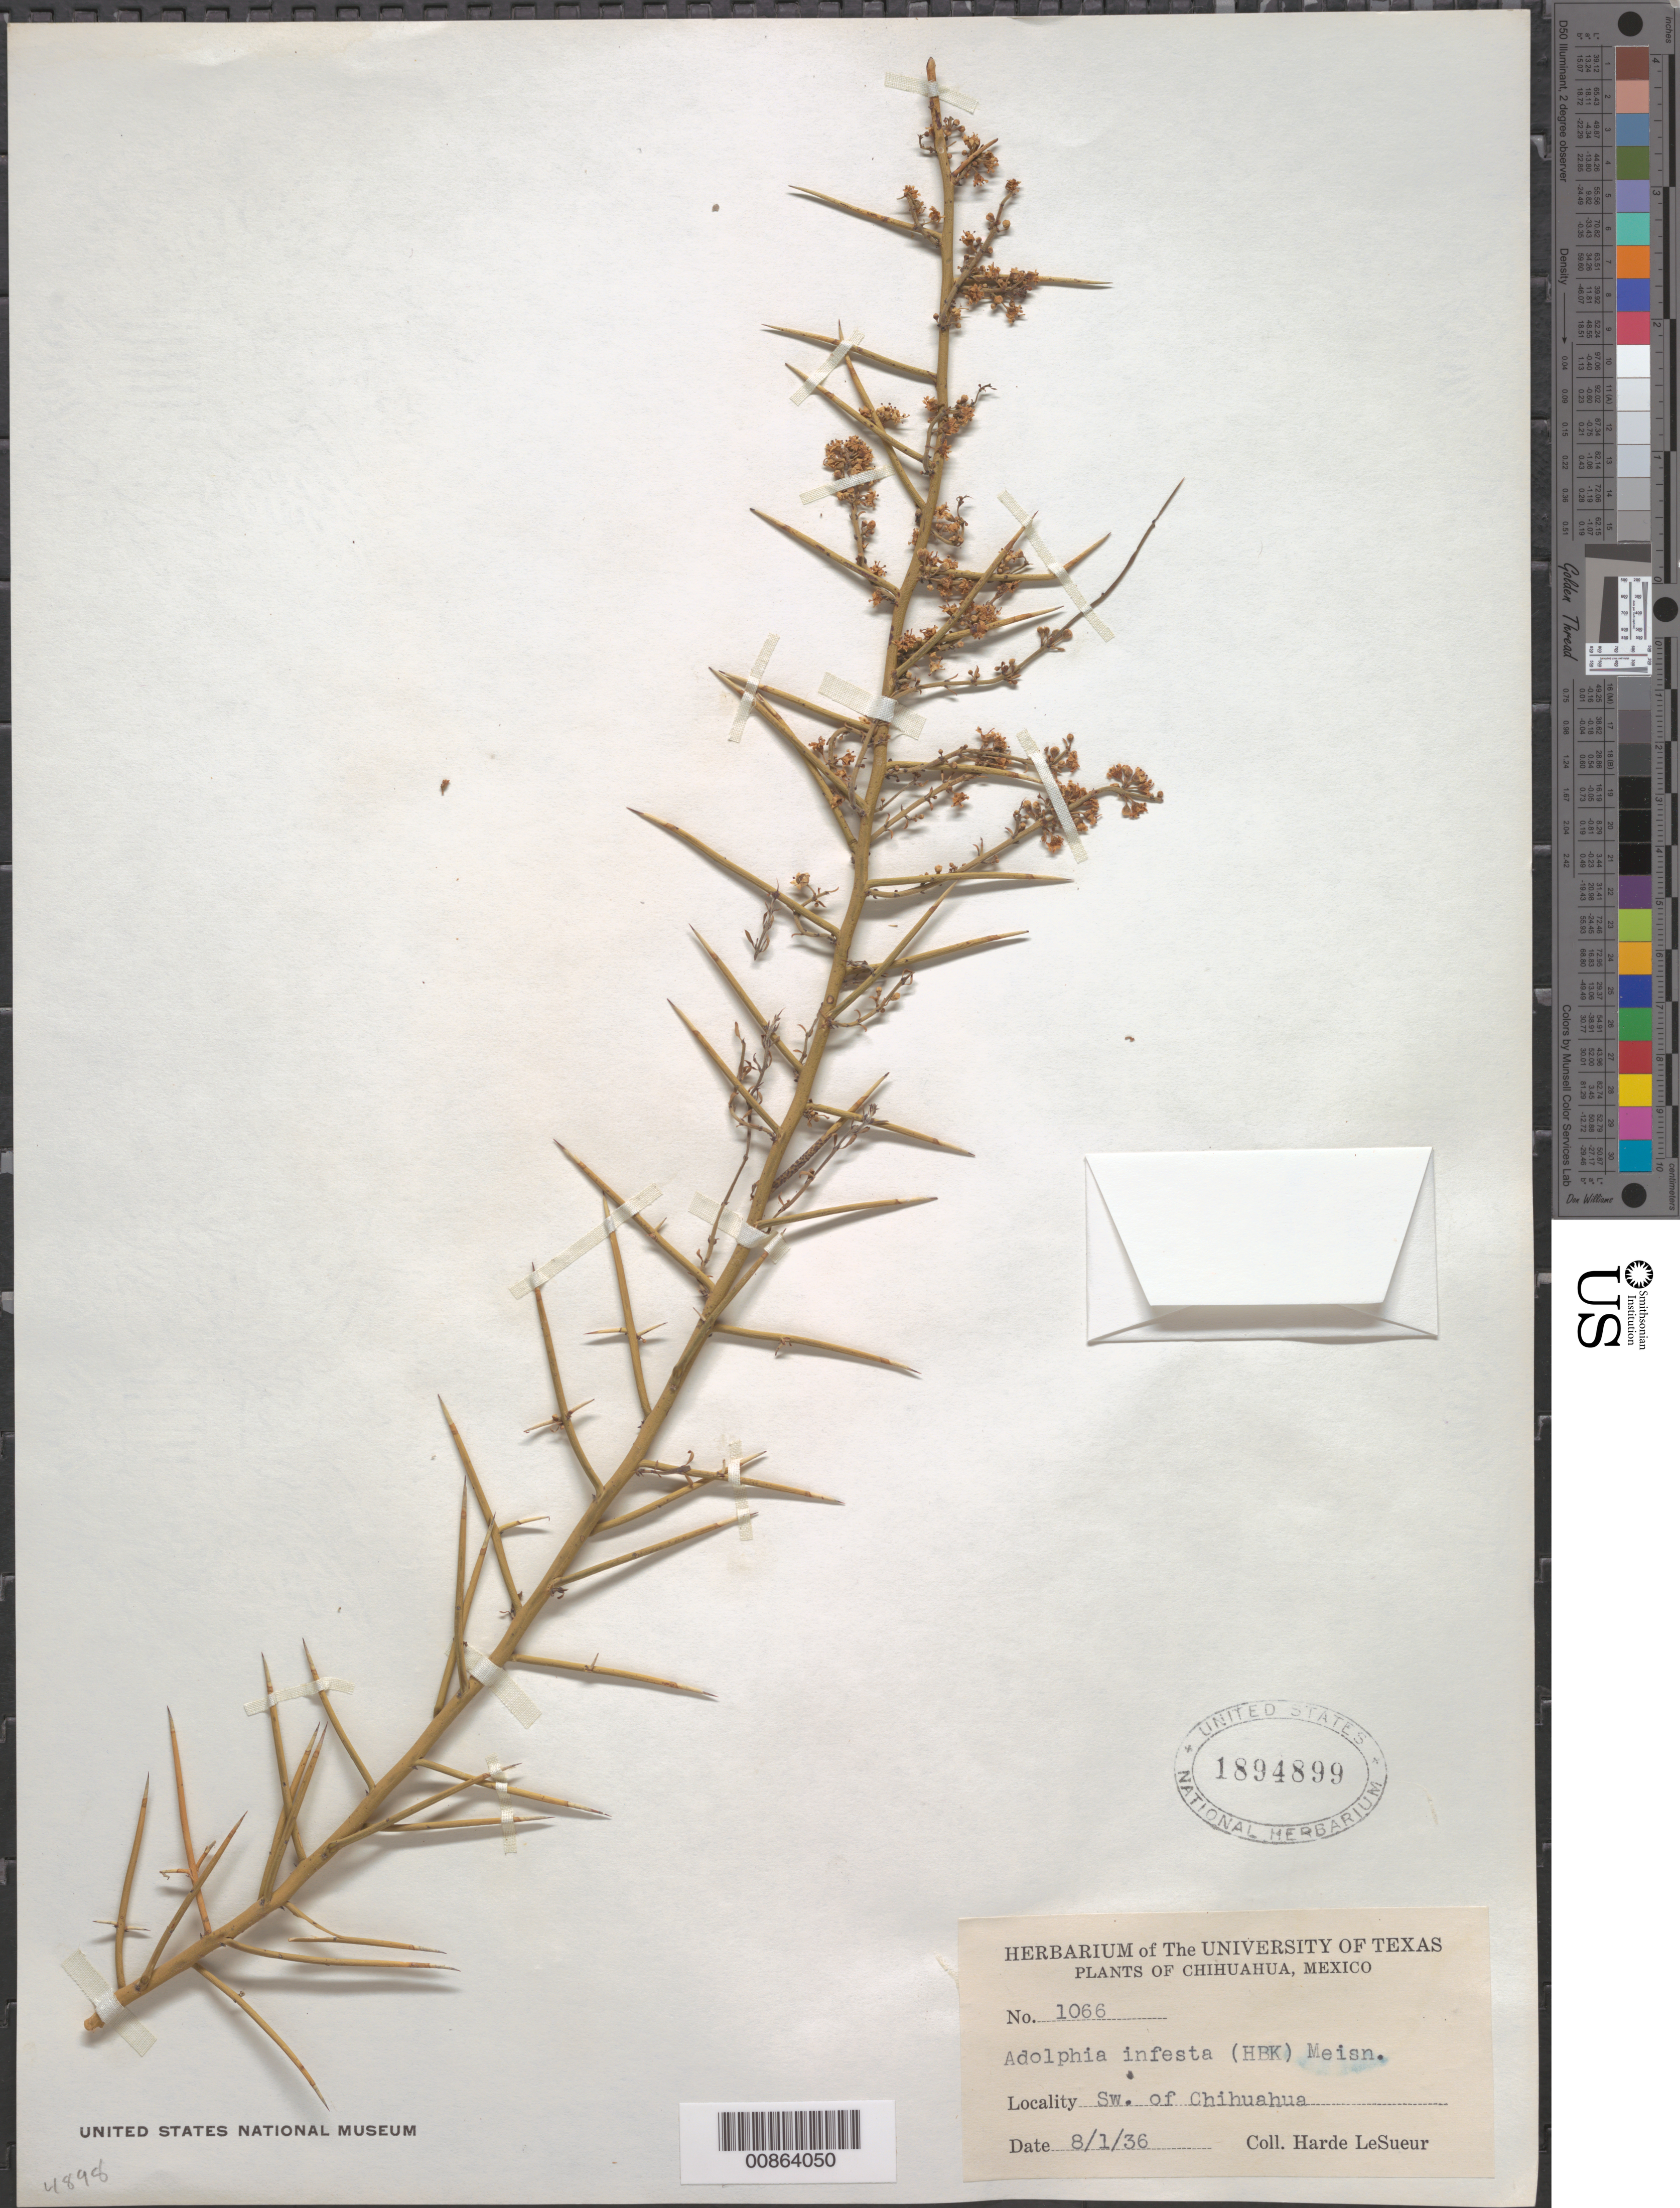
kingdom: Plantae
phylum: Tracheophyta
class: Magnoliopsida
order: Rosales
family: Rhamnaceae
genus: Adolphia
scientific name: Adolphia infesta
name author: (Kunth) Meisn.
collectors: D. H. LeSueur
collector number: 1066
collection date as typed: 01 Aug 1936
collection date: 1936-08-01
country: Mexico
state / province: Chihuahua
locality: SW of Chihuahua.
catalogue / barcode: US 1894899